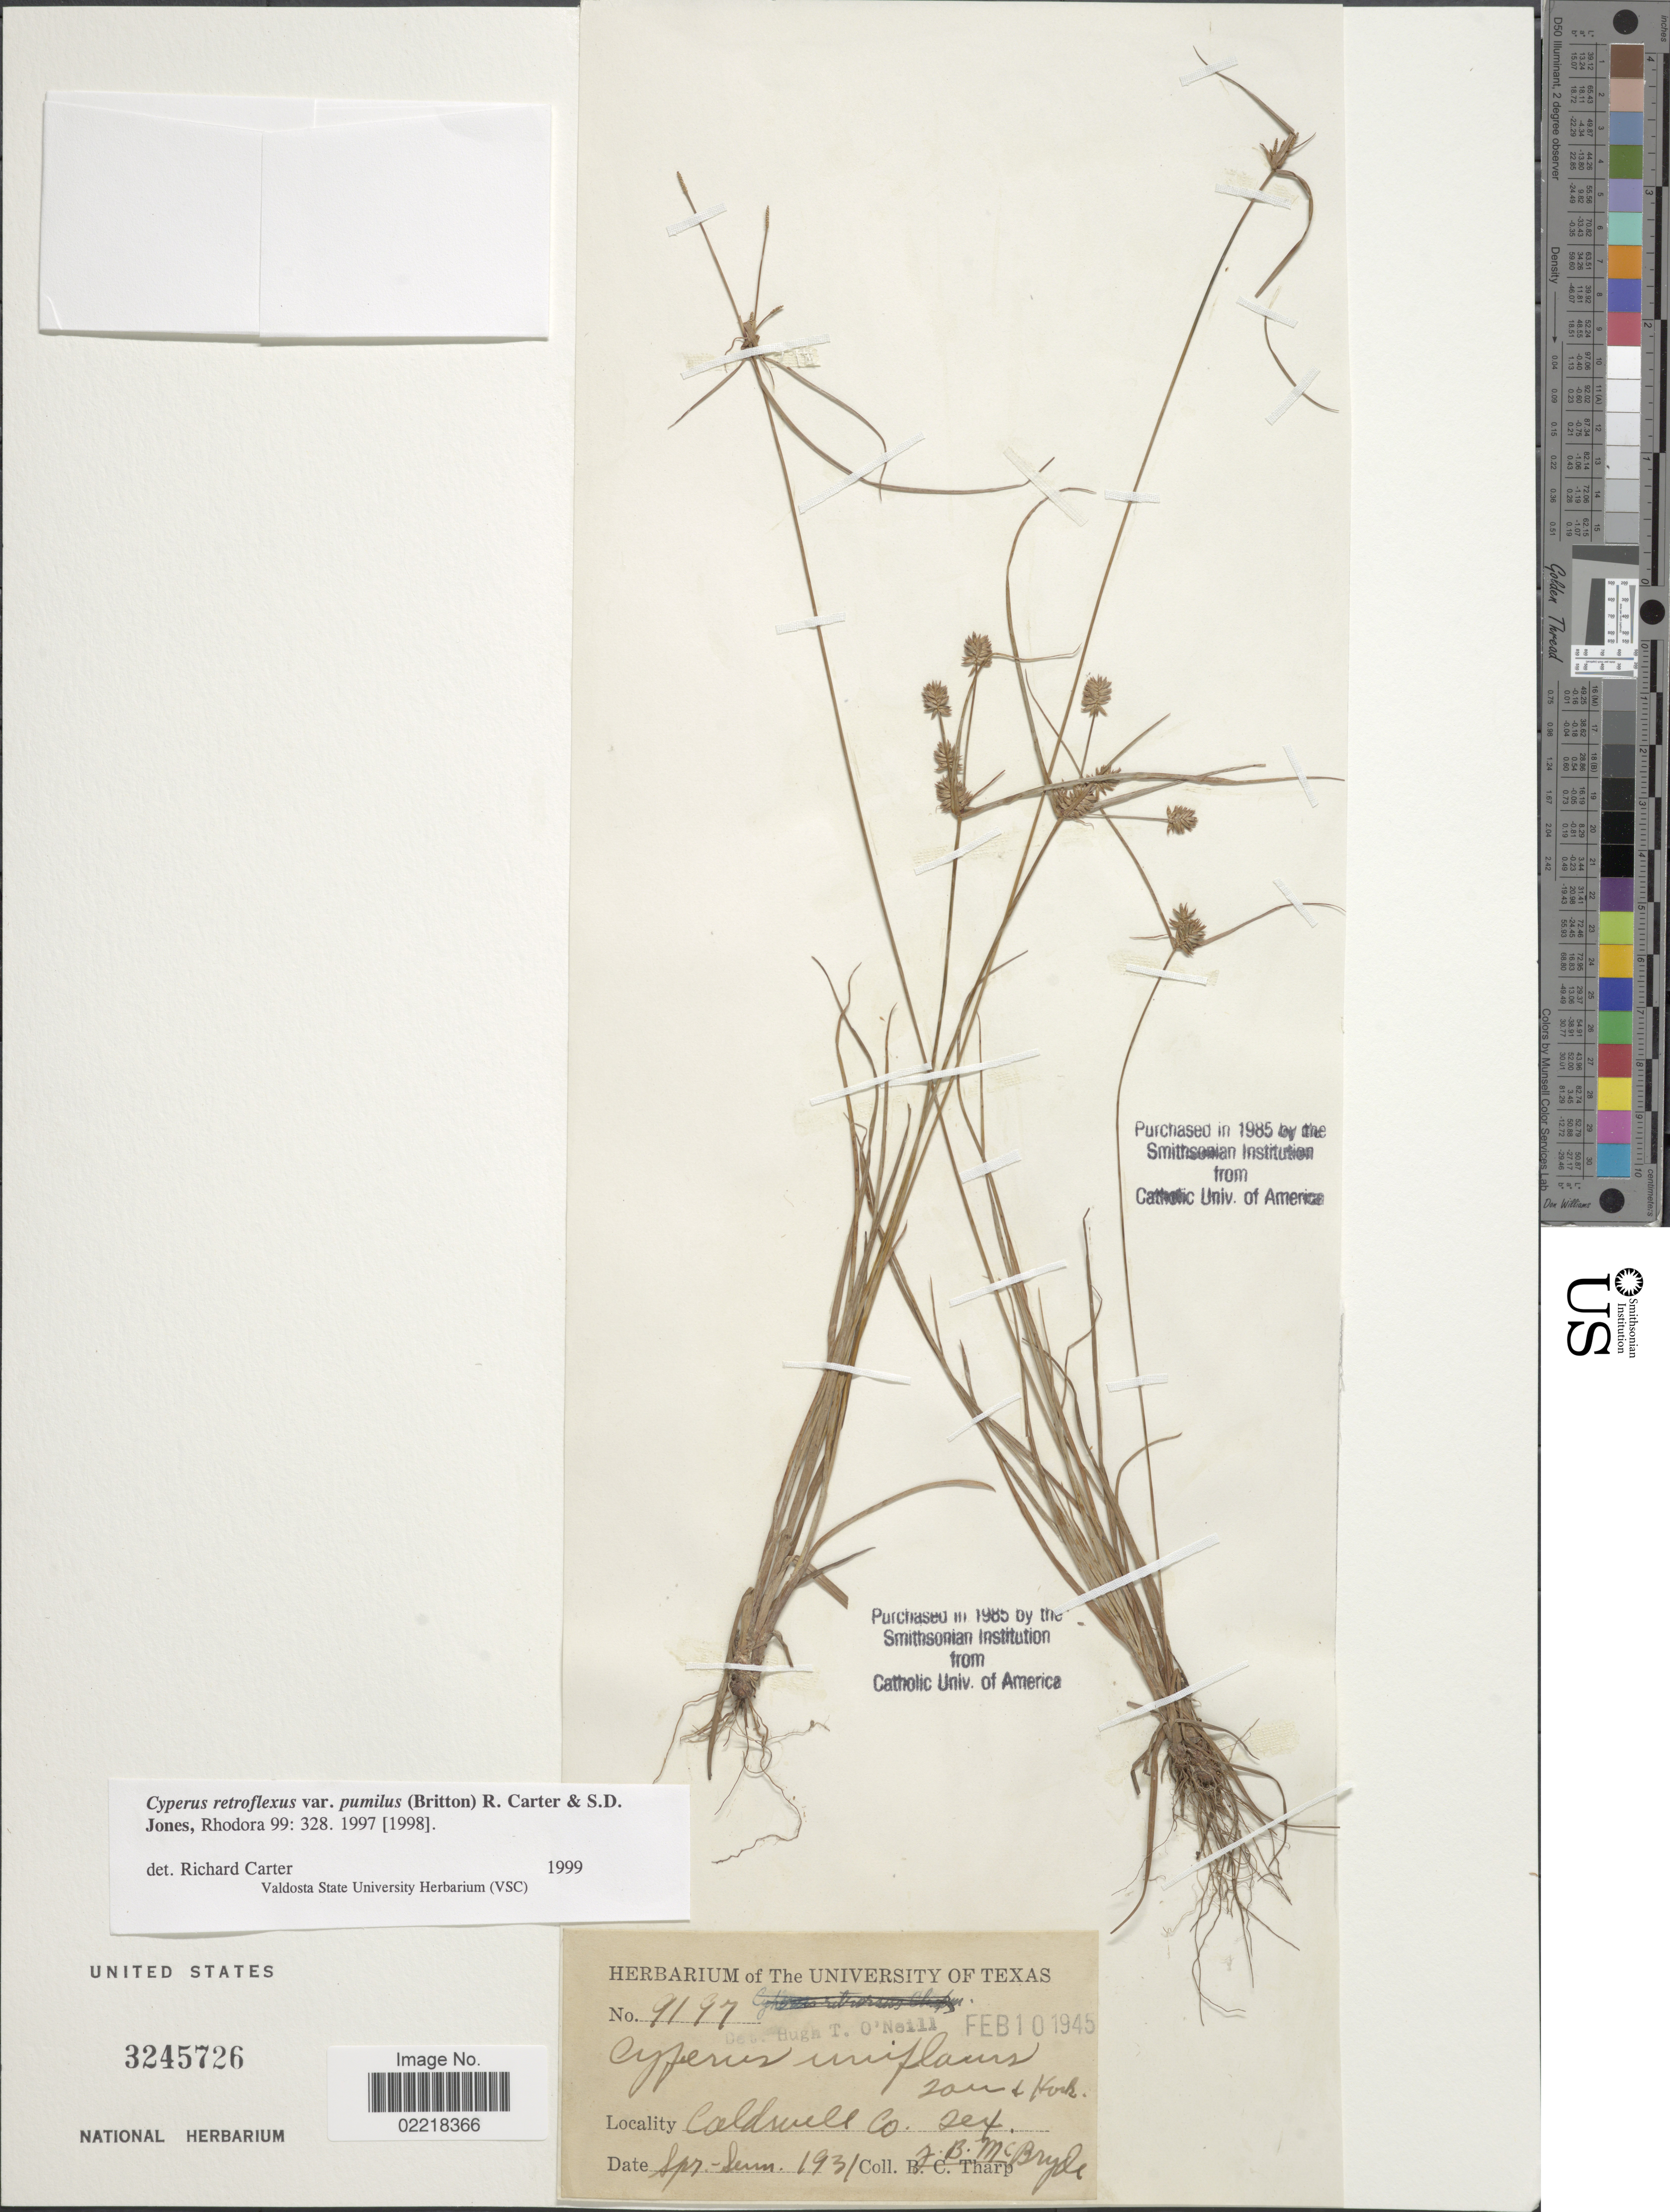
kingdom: Plantae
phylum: Tracheophyta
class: Liliopsida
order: Poales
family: Cyperaceae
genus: Cyperus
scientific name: Cyperus retroflexus var. pumilus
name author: (Britton) R. Carter & S.D. Jones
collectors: J. McBryde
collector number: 9197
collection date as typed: spr.-Sum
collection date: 1931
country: United States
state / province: Arizona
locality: Caldwell Co, Tex.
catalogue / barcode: US 3245726